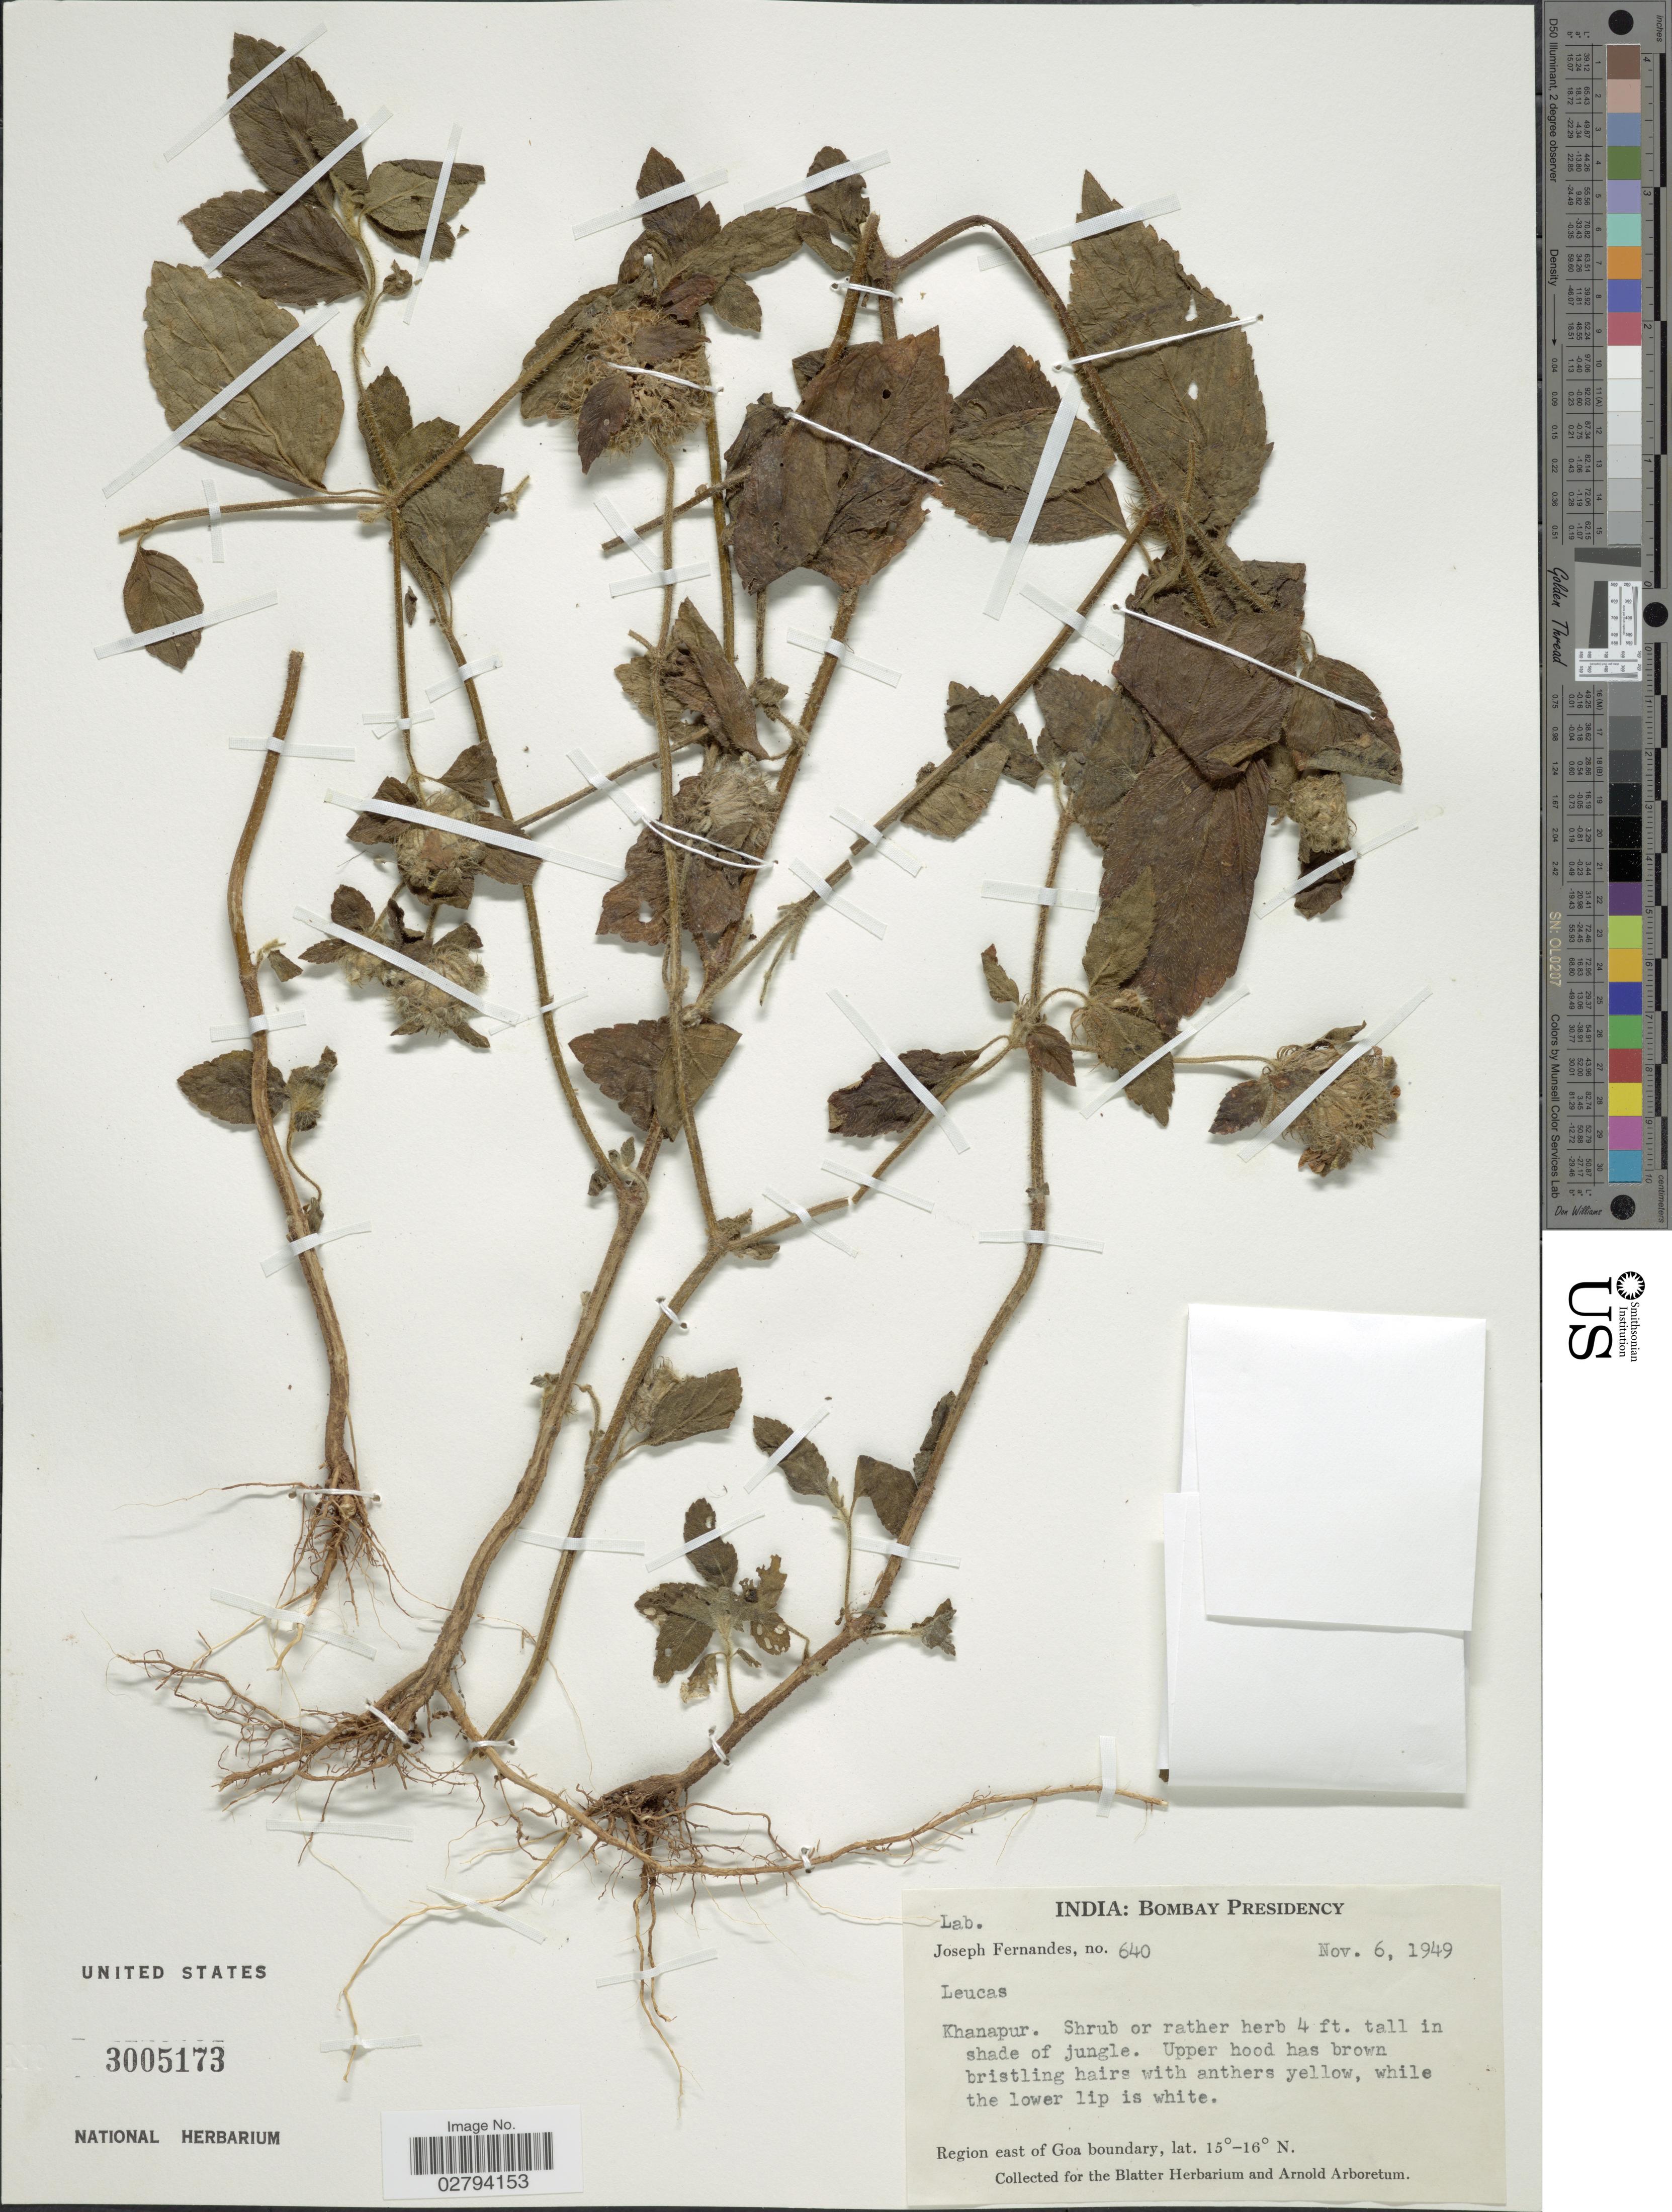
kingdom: Plantae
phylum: Tracheophyta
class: Magnoliopsida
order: Lamiales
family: Lamiaceae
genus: Leucas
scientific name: Leucas sp.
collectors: J. Fernandes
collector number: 640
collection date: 1949-11-06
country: India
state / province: Goa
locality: Bombay Presidency, Khanapur, Region east of Goa boundary.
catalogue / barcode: US 3005173